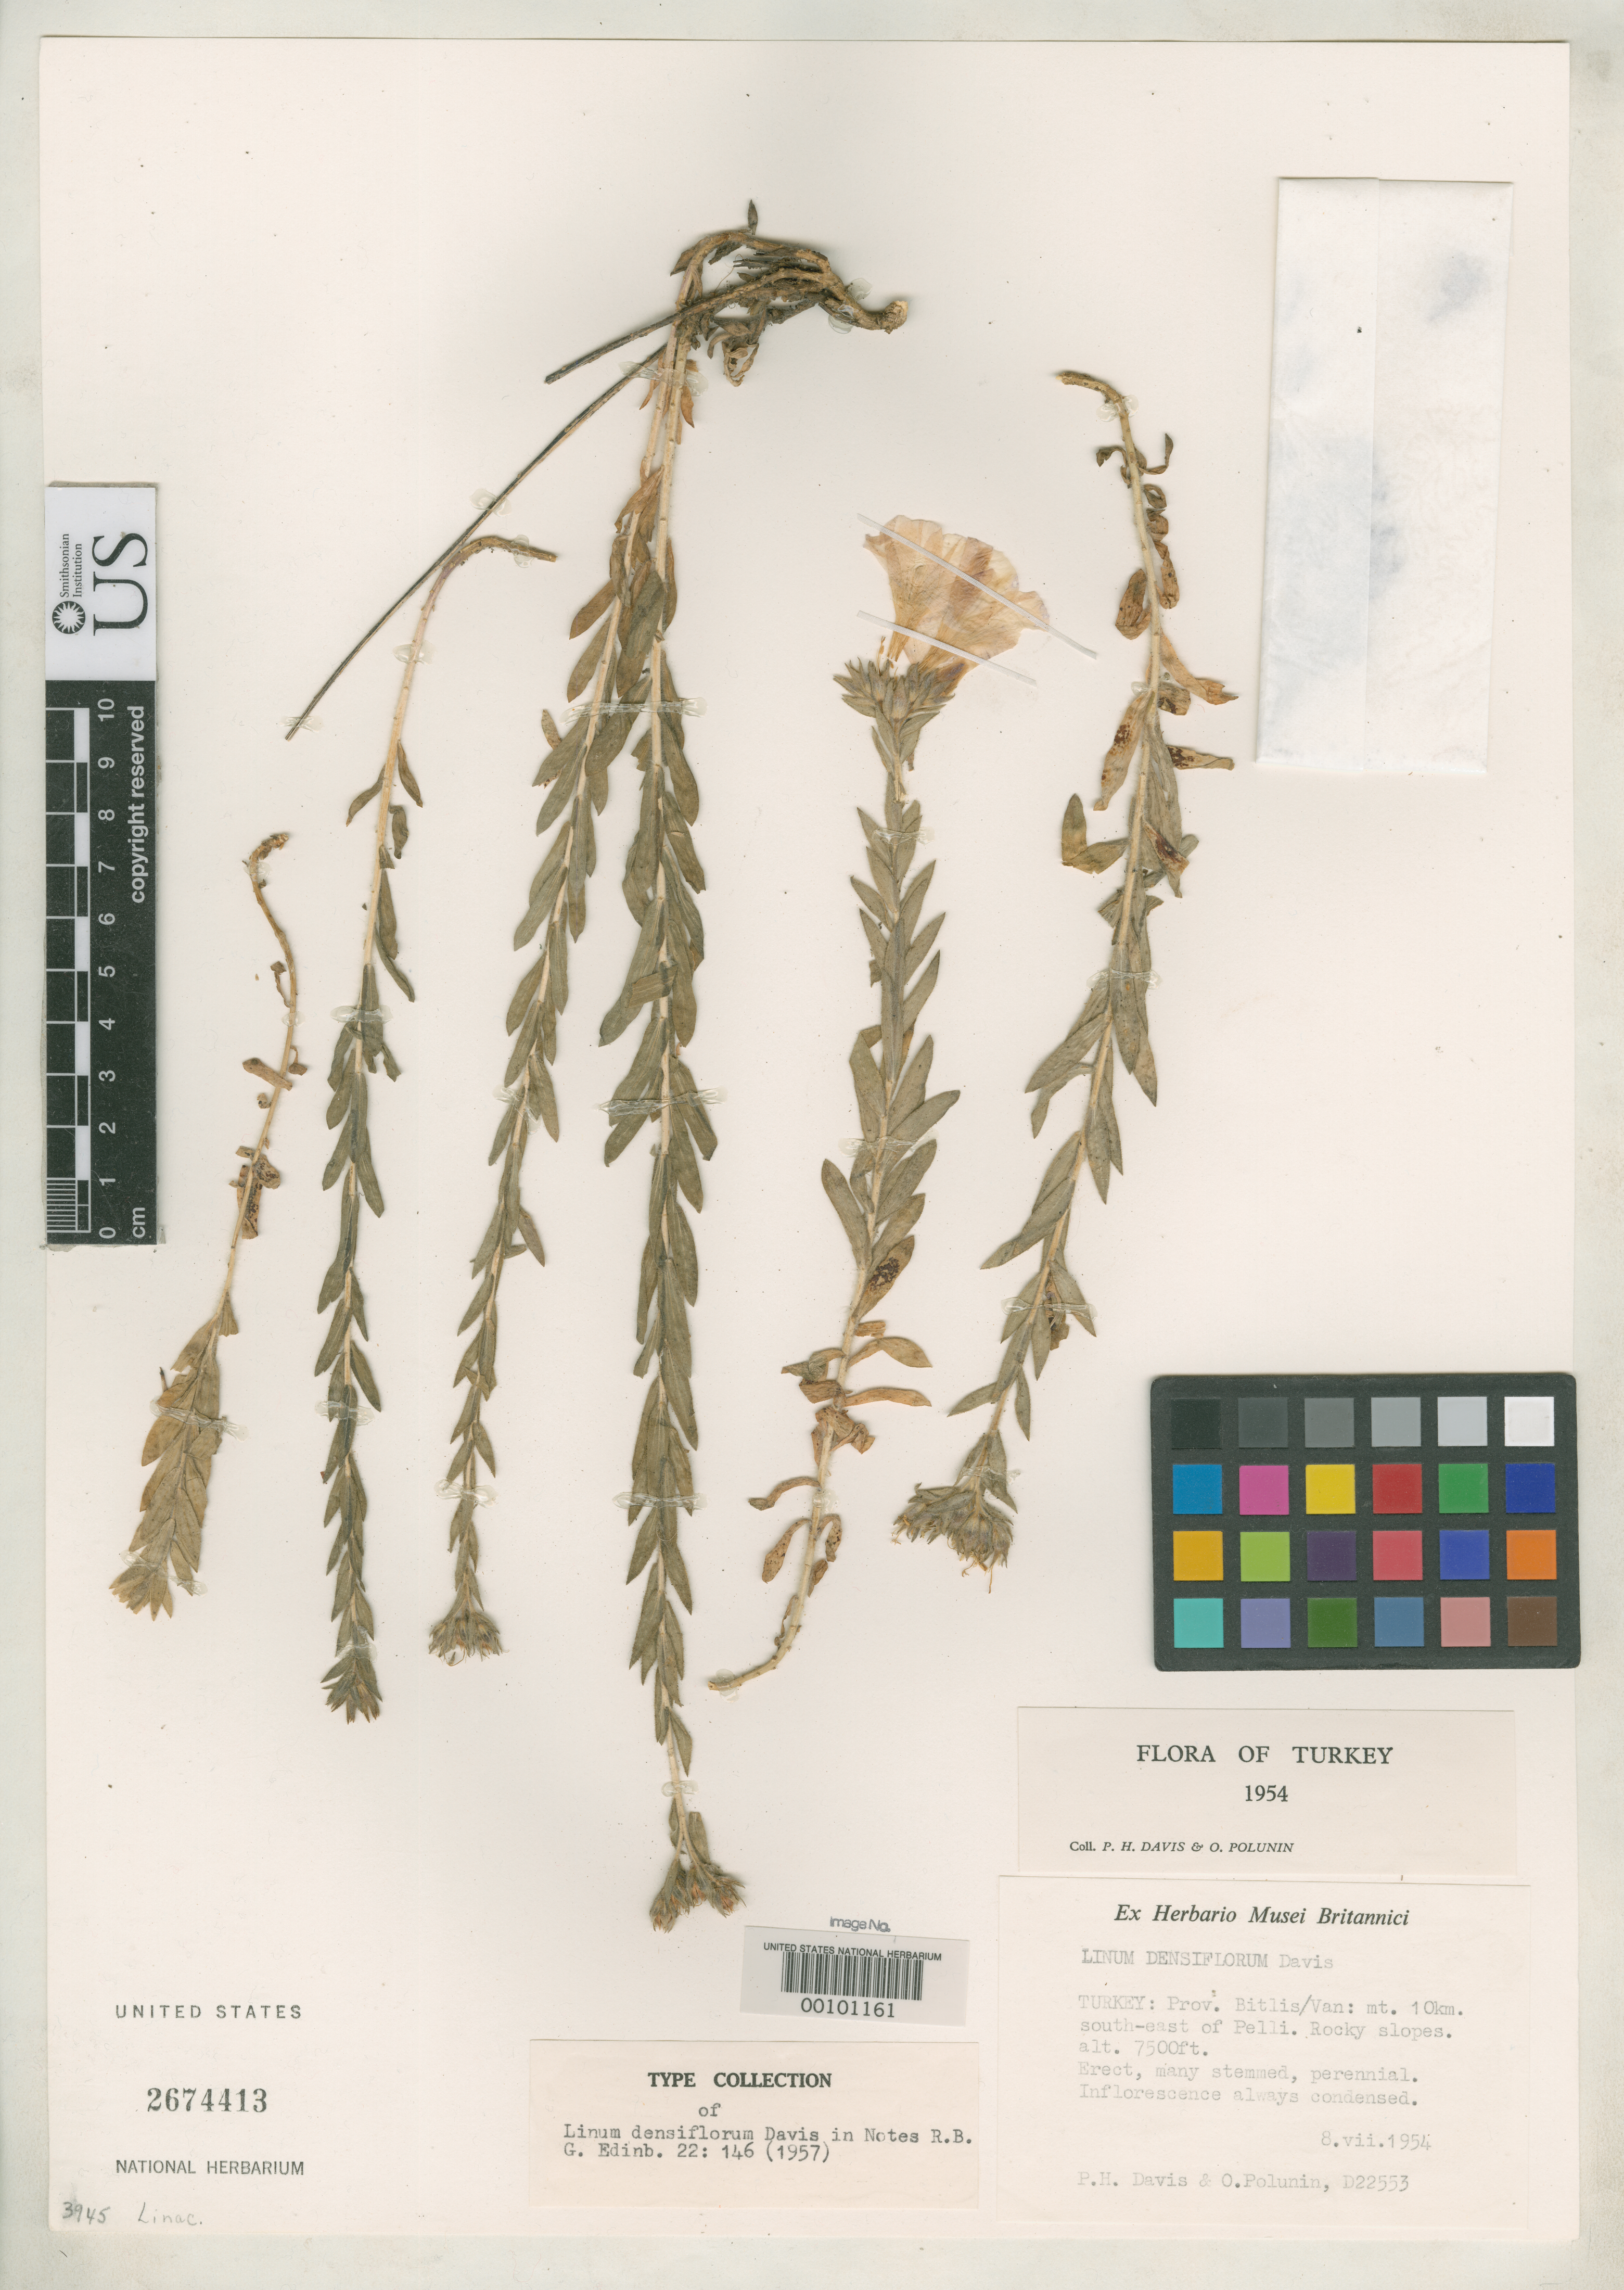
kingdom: Plantae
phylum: Tracheophyta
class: Magnoliopsida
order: Malpighiales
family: Linaceae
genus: Linum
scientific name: Linum densiflorum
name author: P.H. Davis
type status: Isotype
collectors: P. H. Davis & O. V. Polunin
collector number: D22553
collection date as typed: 08 Jul 1954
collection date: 1954-07-08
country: Turkey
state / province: Bitlis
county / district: Resadiye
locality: Mountain 10 km SE of Pelli.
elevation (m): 2286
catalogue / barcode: US 2674413